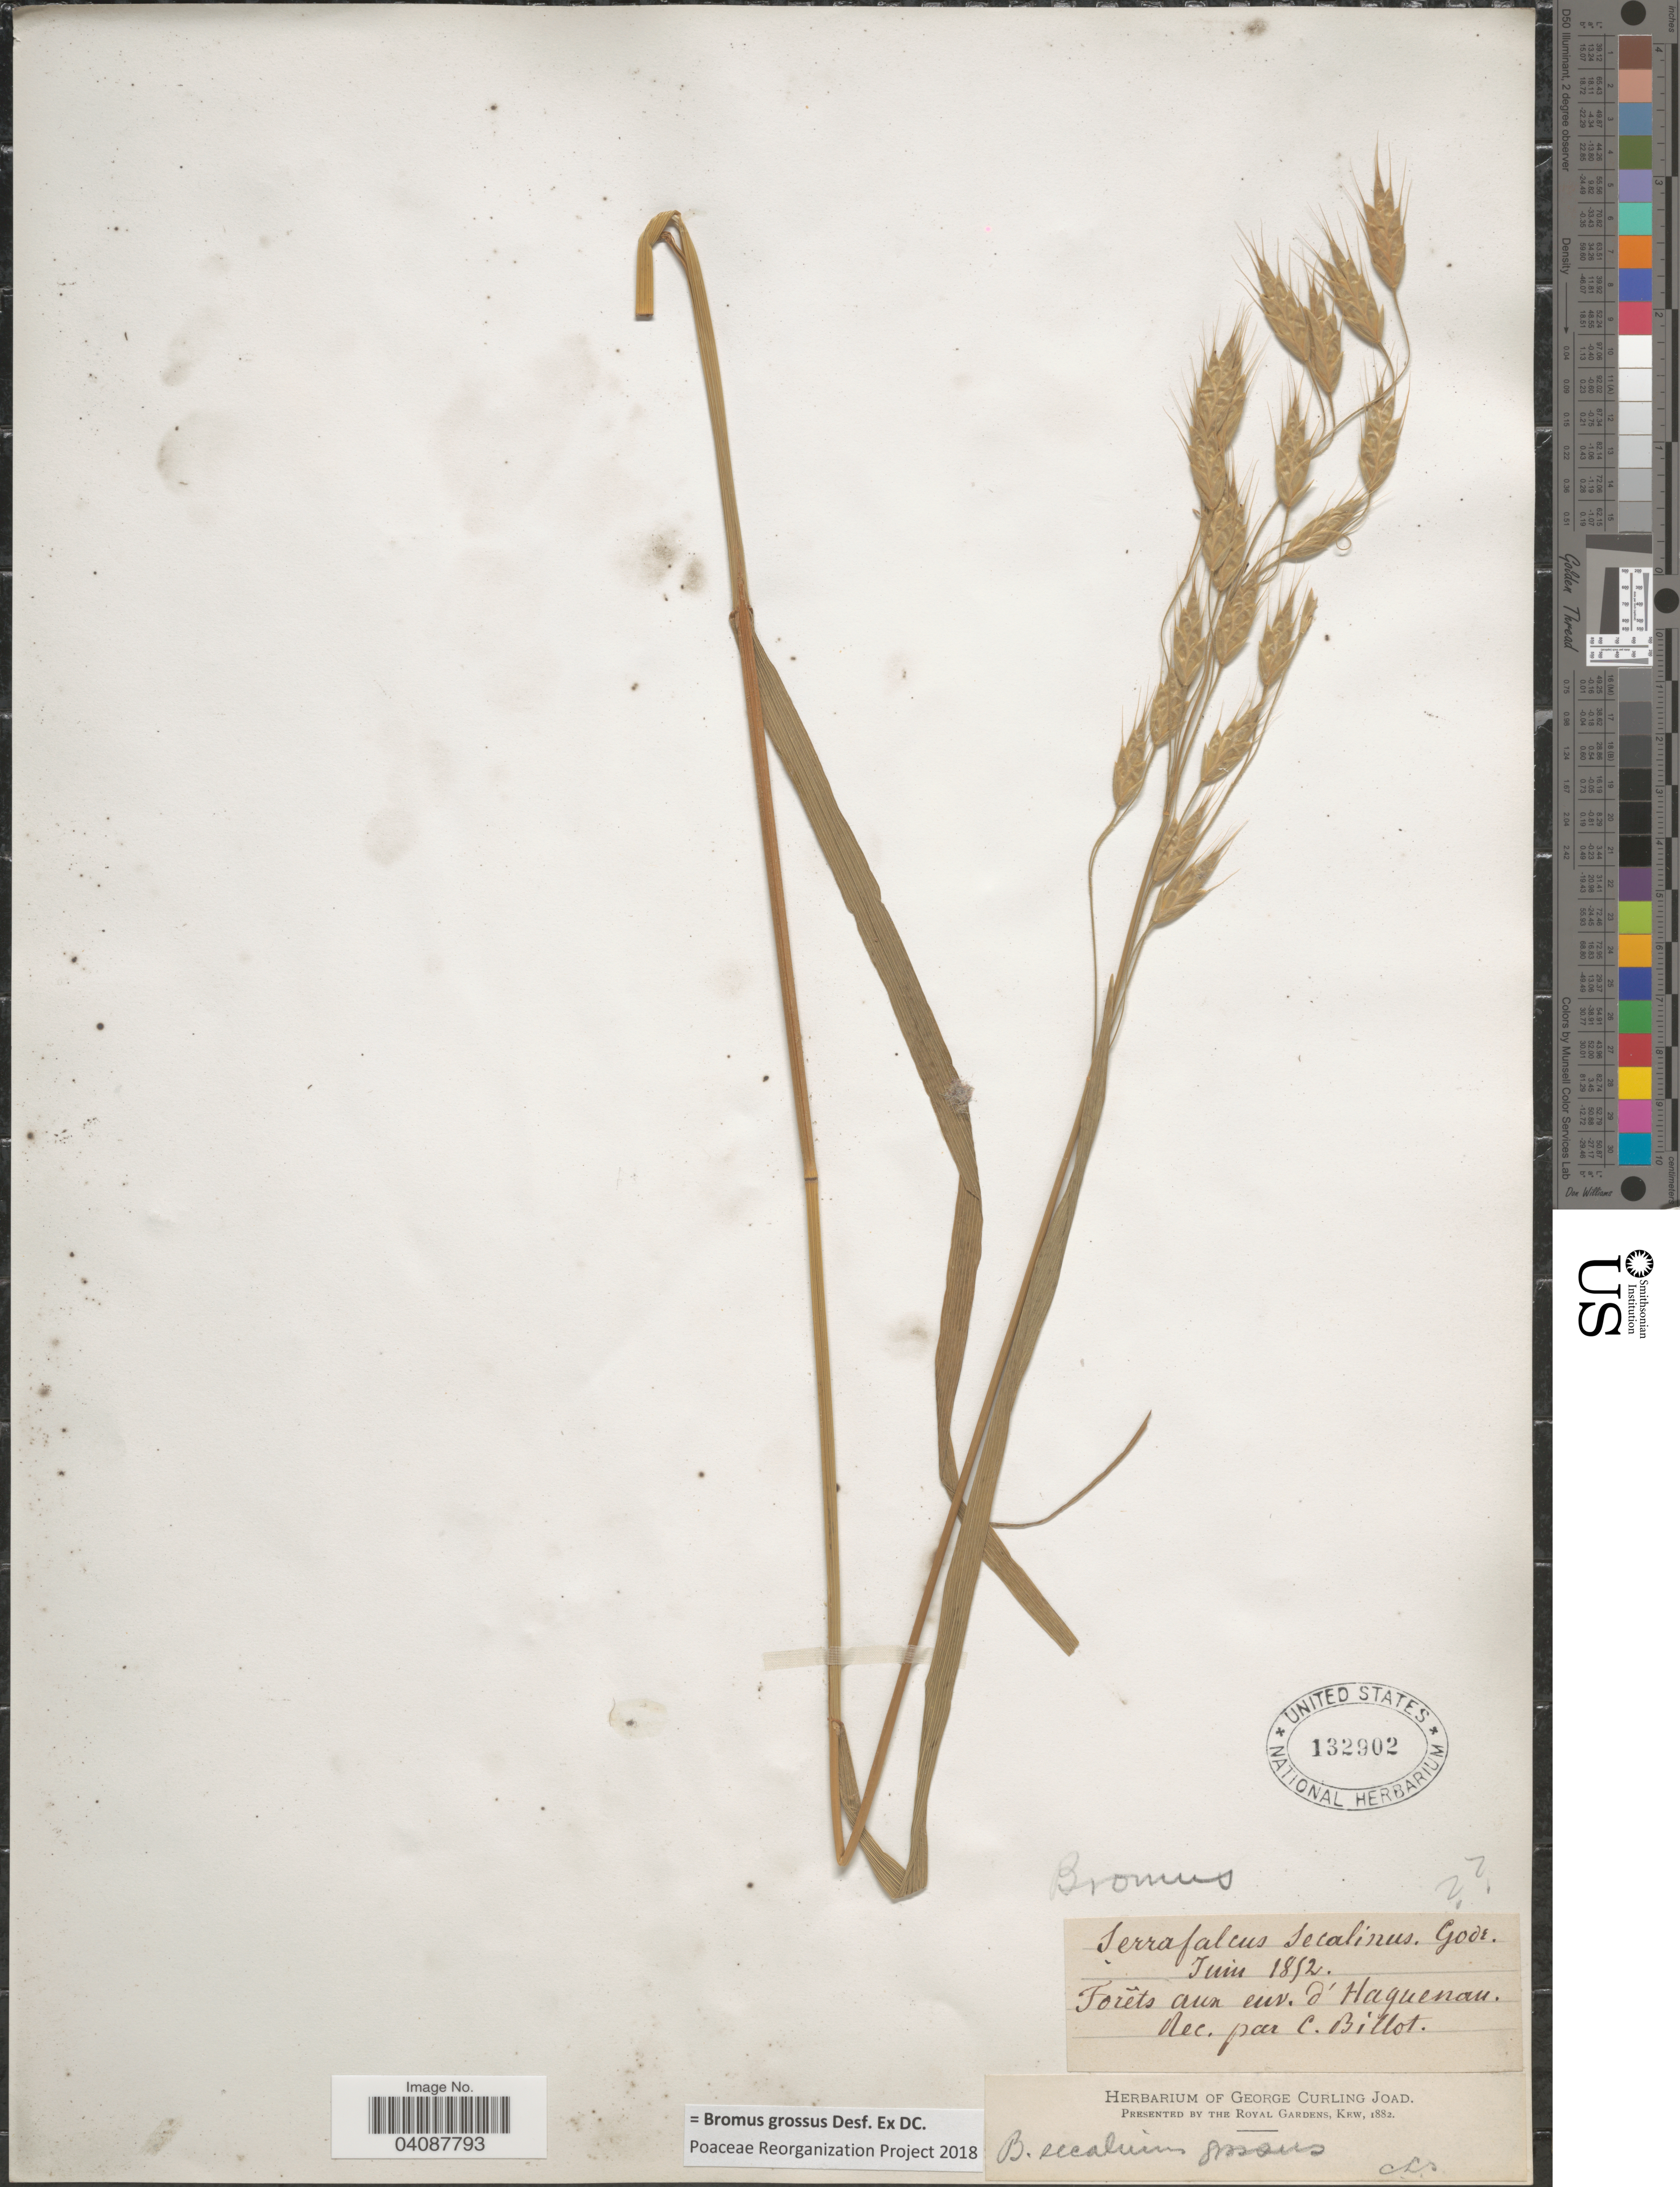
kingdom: Plantae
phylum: Tracheophyta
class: Liliopsida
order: Poales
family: Poaceae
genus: Bromus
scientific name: Bromus grossus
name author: Desf. ex DC.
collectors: C. Billot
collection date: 1852-06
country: France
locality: Forêts aux env. d' Haguenau.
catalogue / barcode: US 132902